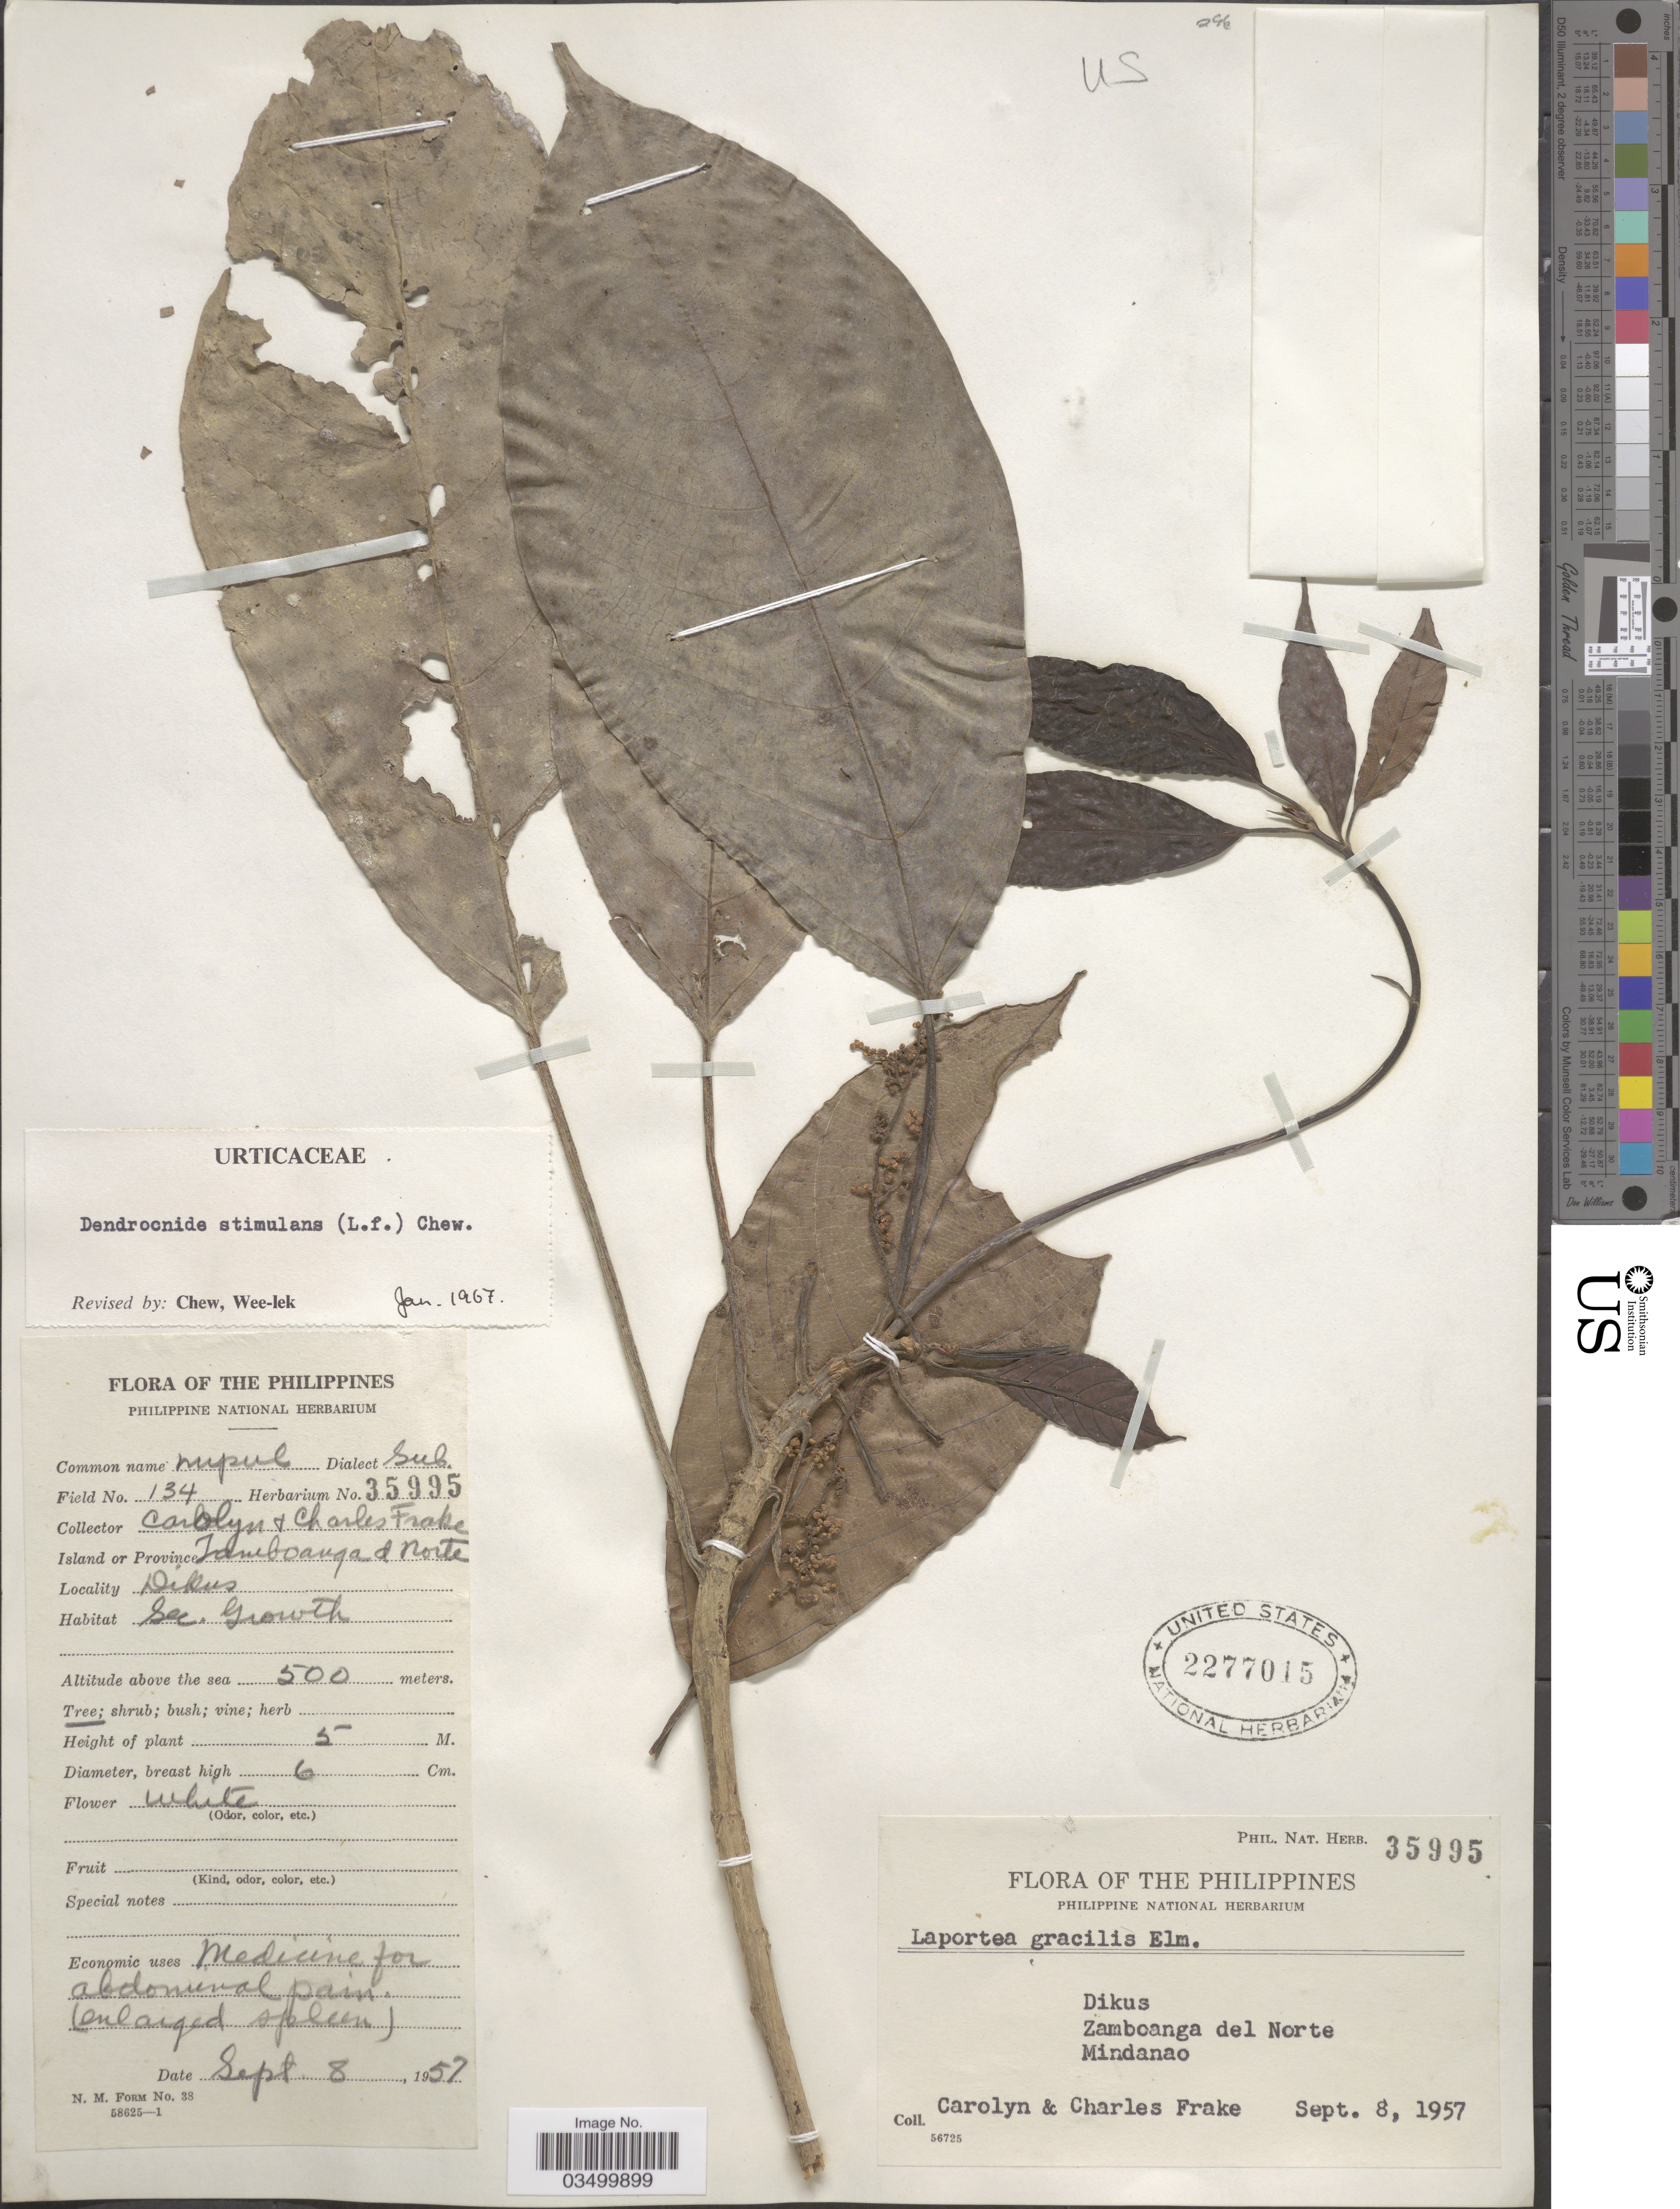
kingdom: Plantae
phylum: Tracheophyta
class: Magnoliopsida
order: Rosales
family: Urticaceae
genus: Dendrocnide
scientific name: Dendrocnide stimulans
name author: (L. f.) Chew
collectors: Carolyn & C. O. Frake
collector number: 134/ Phil. Nat. Herb. 35995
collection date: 1957-09-08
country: Philippines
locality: The Philippines. Island or Province Zamboanga del Norte Mindanao. Dikus.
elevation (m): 500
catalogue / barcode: US 2277015